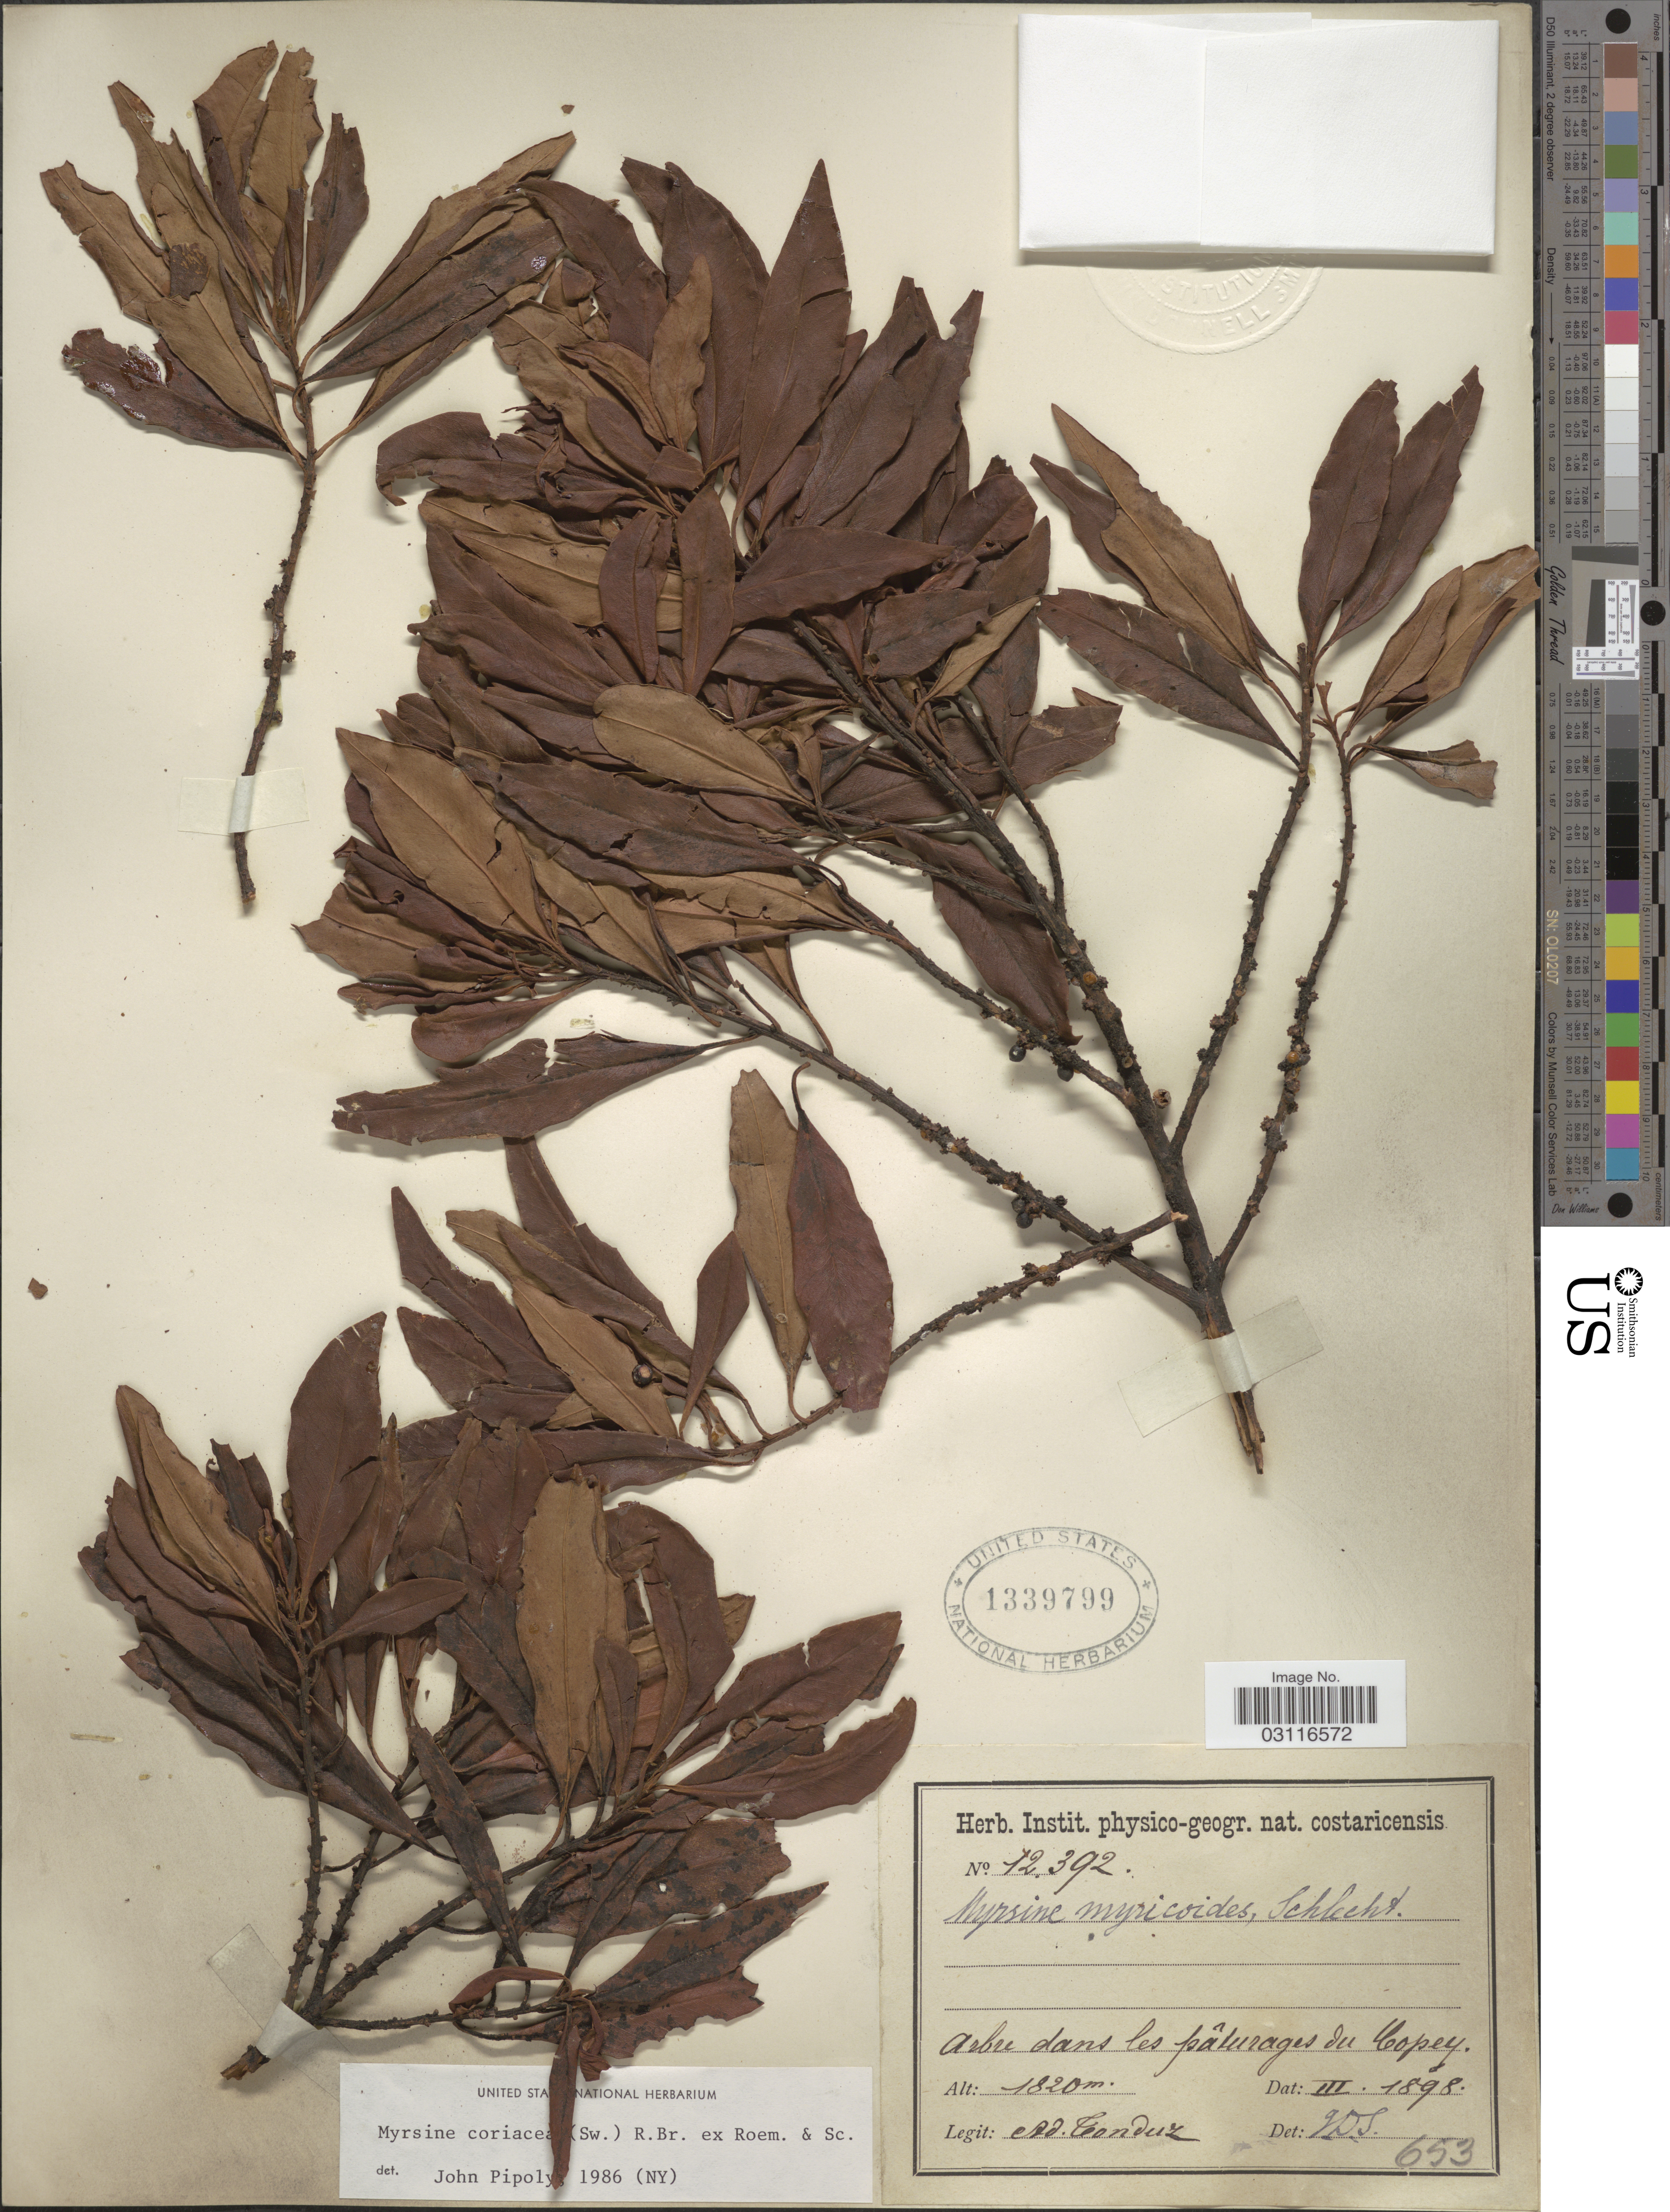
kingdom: Plantae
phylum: Tracheophyta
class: Magnoliopsida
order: Ericales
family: Primulaceae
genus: Myrsine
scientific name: Myrsine coriacea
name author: (Sw.) R. Br. ex Roem. & Schult.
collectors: A. Tonduz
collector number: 12392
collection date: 1898-03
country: Costa Rica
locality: Arbre dans les pâturages du Copey.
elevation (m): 1820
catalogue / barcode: US 1339799